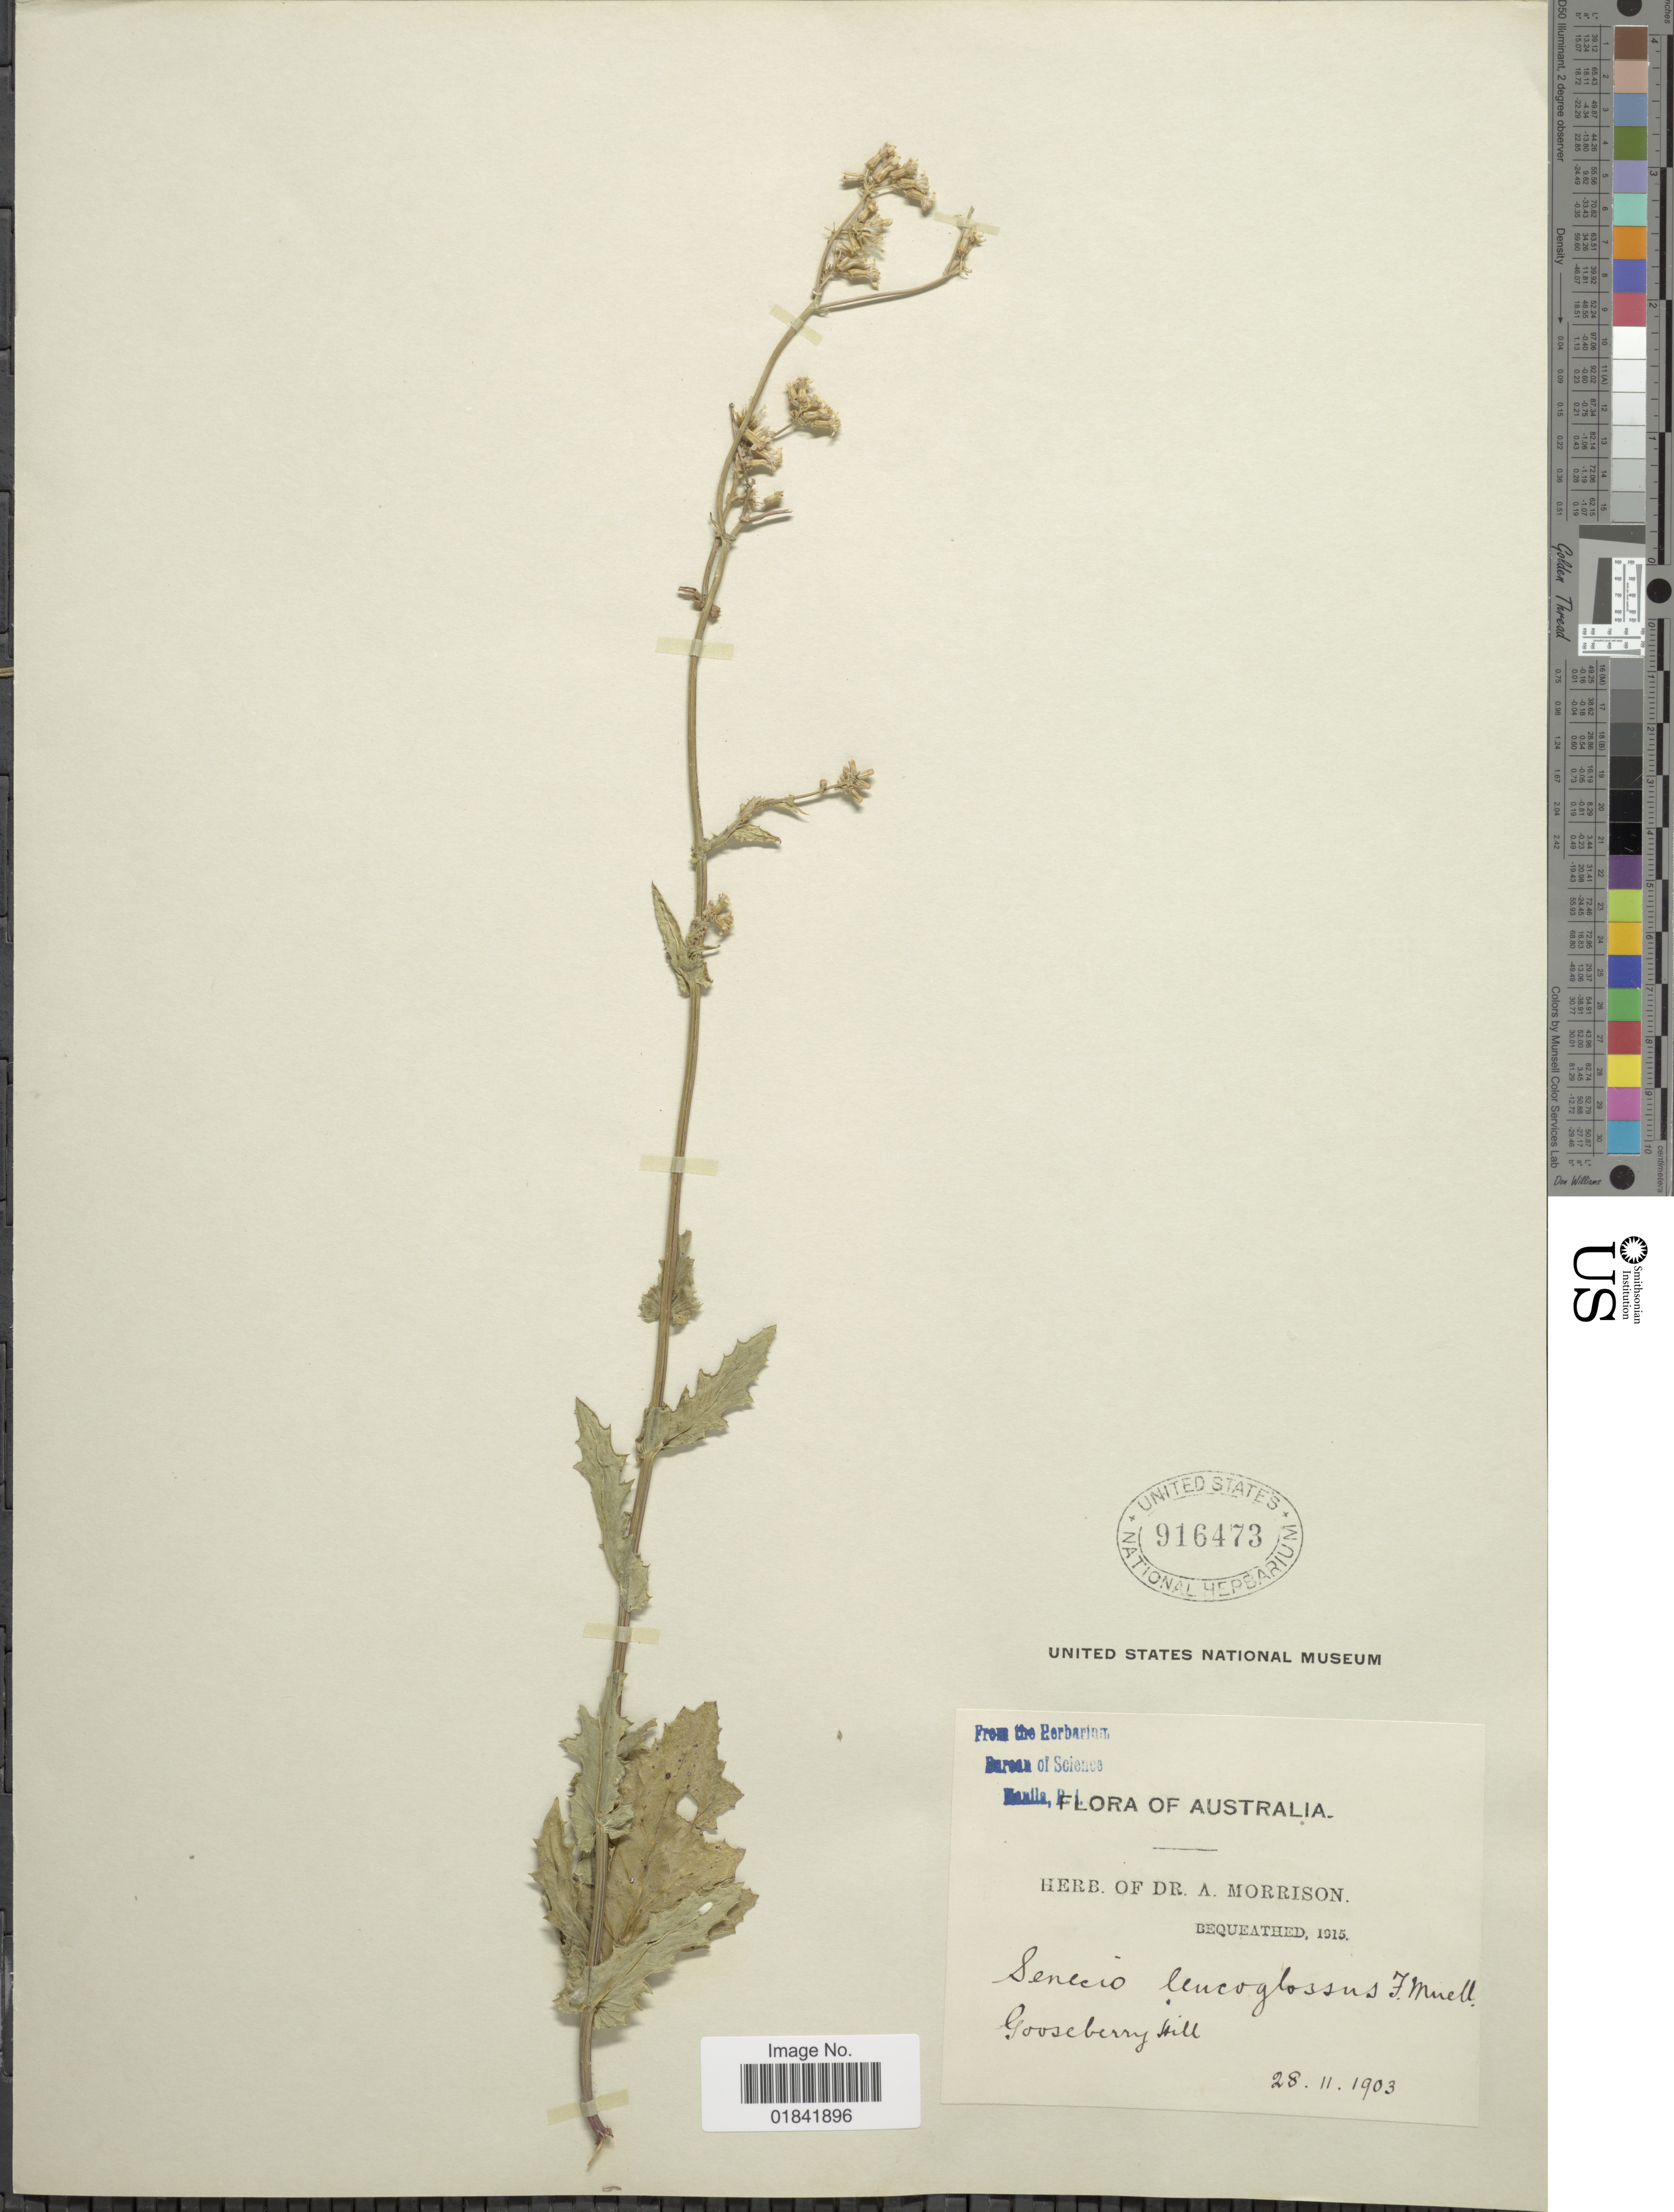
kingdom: Plantae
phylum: Tracheophyta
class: Magnoliopsida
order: Asterales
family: Asteraceae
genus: Senecio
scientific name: Senecio leucoglossus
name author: F. Muell.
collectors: ex herb. Dr. A. Morrison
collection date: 1903-11-28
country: Australia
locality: Gooseberry Hill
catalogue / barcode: US 916473